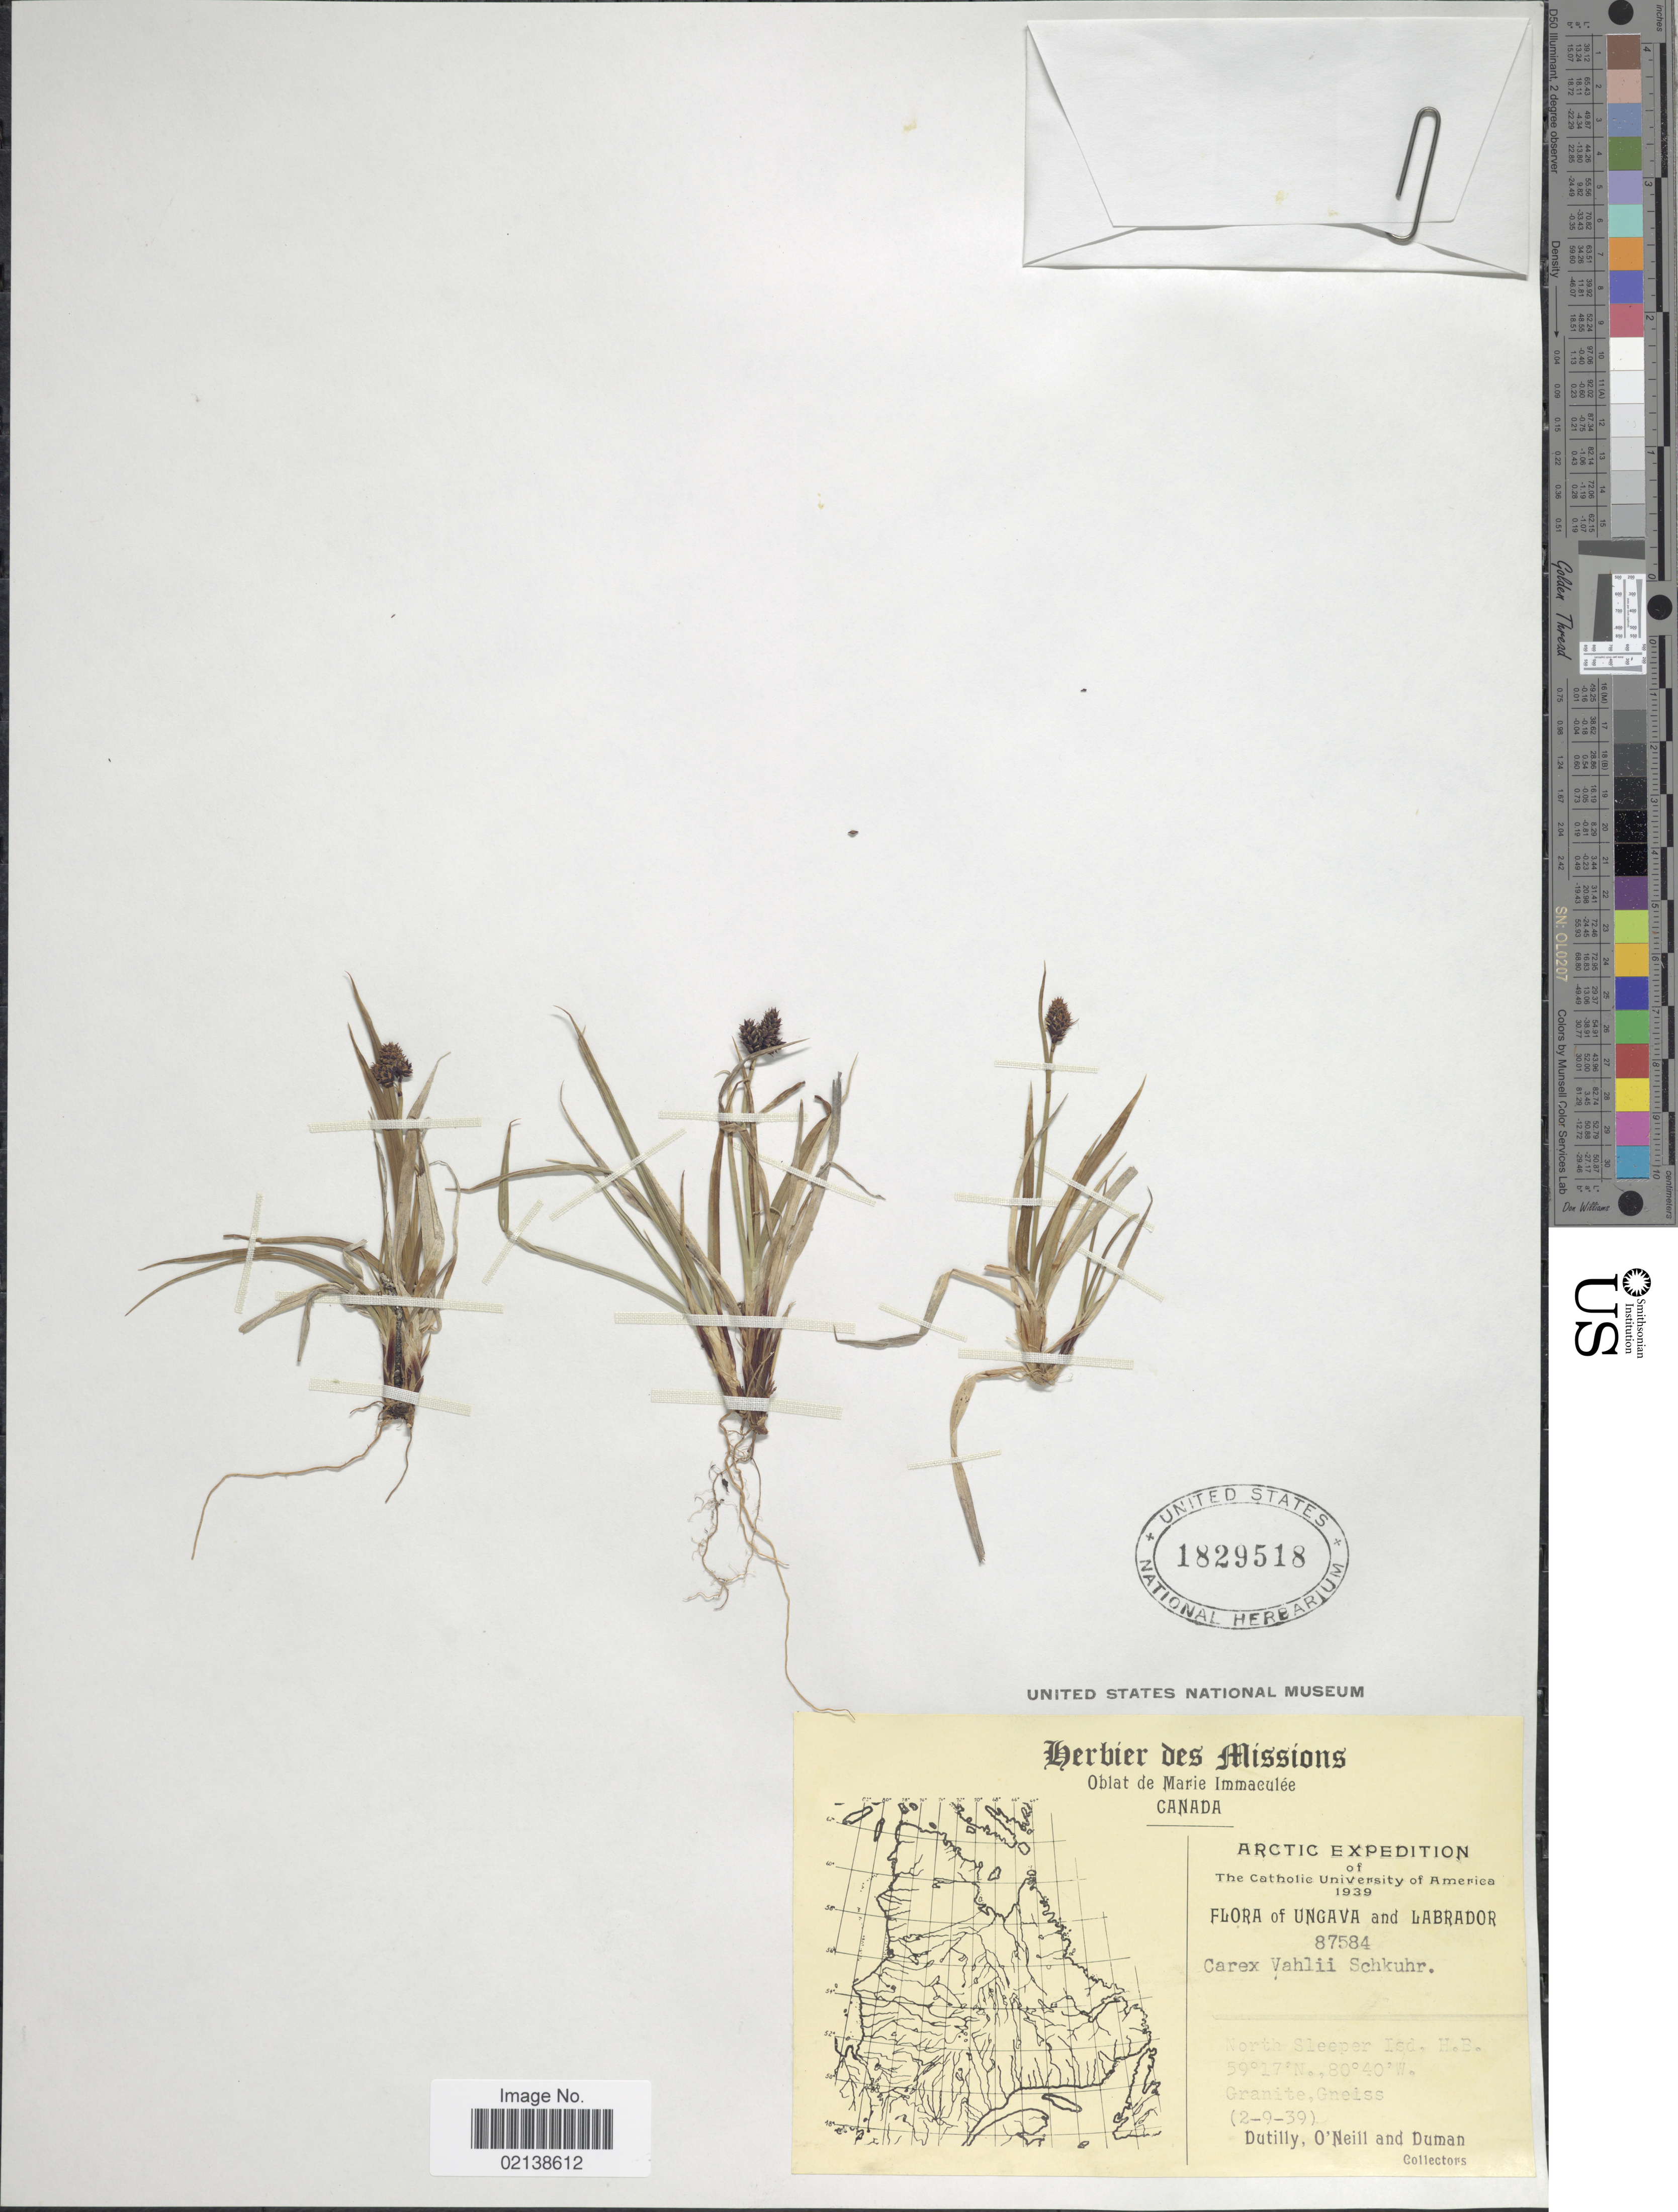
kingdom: Plantae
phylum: Tracheophyta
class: Liliopsida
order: Poales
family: Cyperaceae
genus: Carex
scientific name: Carex norvegica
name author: Retz.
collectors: -. Dutilly, O' Neill & -. Duman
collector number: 87584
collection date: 1939-09-02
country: Canada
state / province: Newfoundland and Labrador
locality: Canada, Arctic, Ungava and Labrador, North Sleeper Isd. H. B.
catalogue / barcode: US 1829518